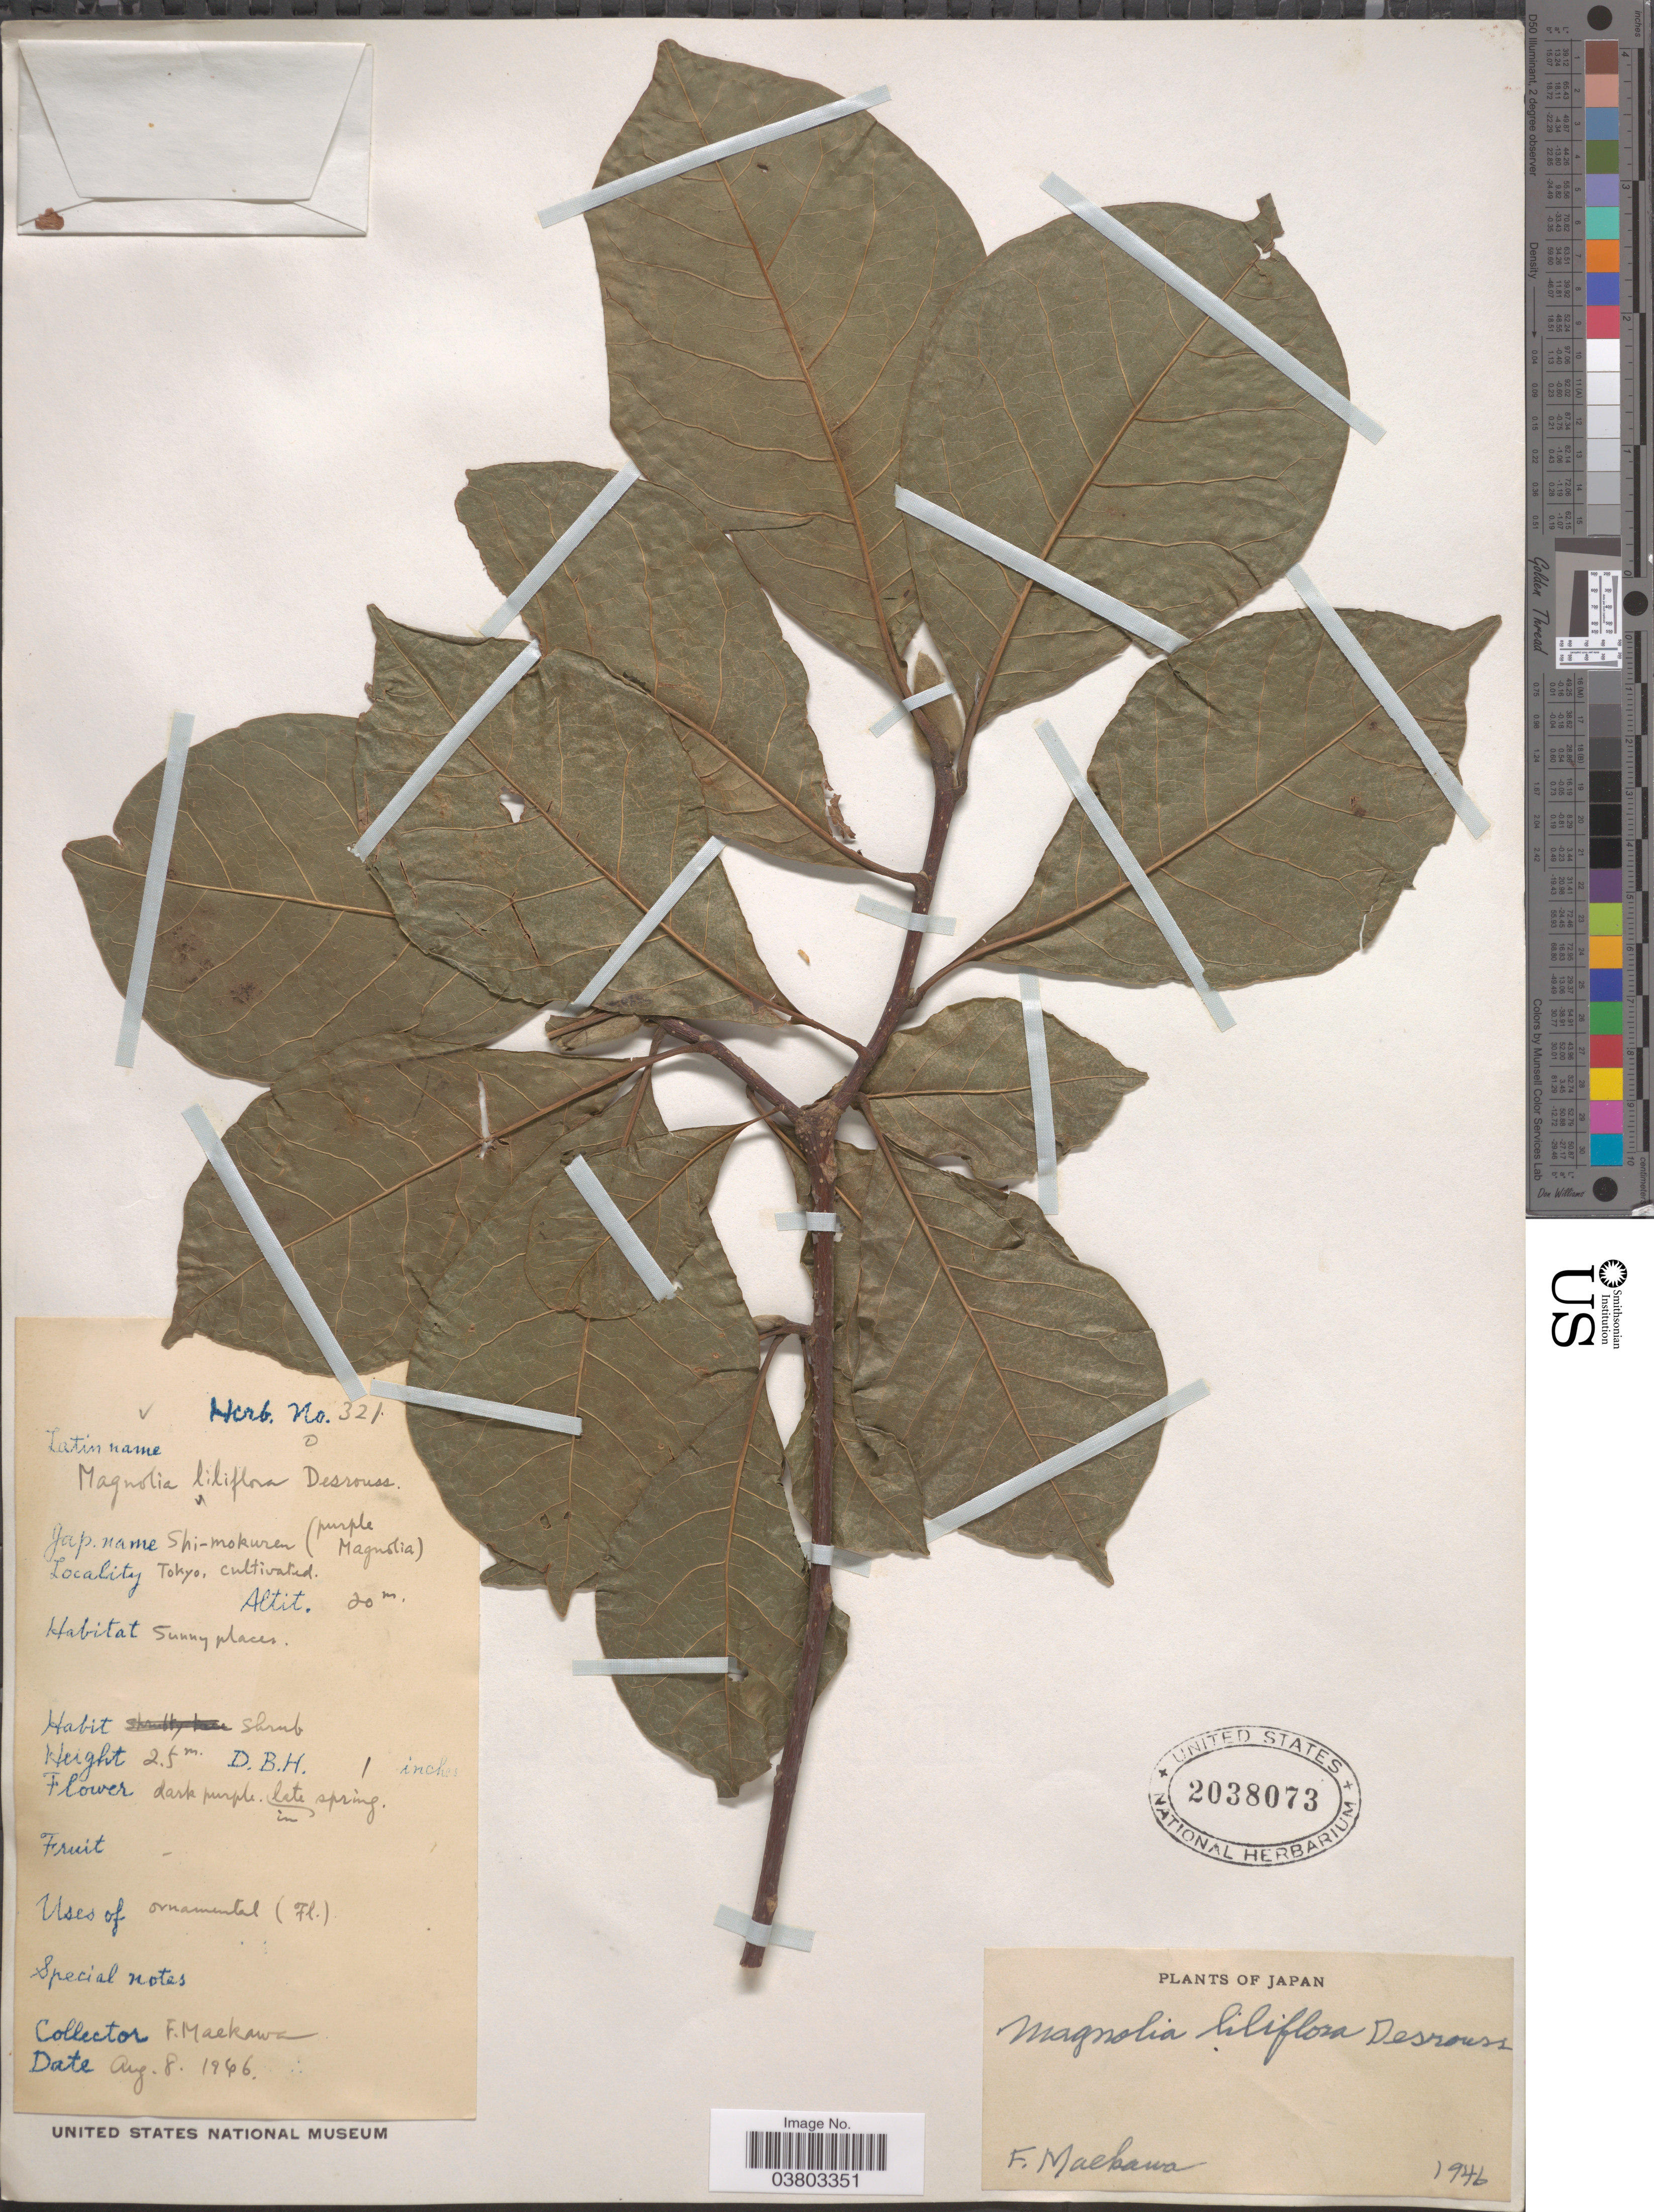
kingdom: Plantae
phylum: Tracheophyta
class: Magnoliopsida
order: Magnoliales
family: Magnoliaceae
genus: Magnolia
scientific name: Magnolia liliiflora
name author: Desr.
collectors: F. Maekawa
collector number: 321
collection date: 1946-08-08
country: Japan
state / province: Tokyo, Federal City of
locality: Tokyo.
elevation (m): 20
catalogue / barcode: US 2038073